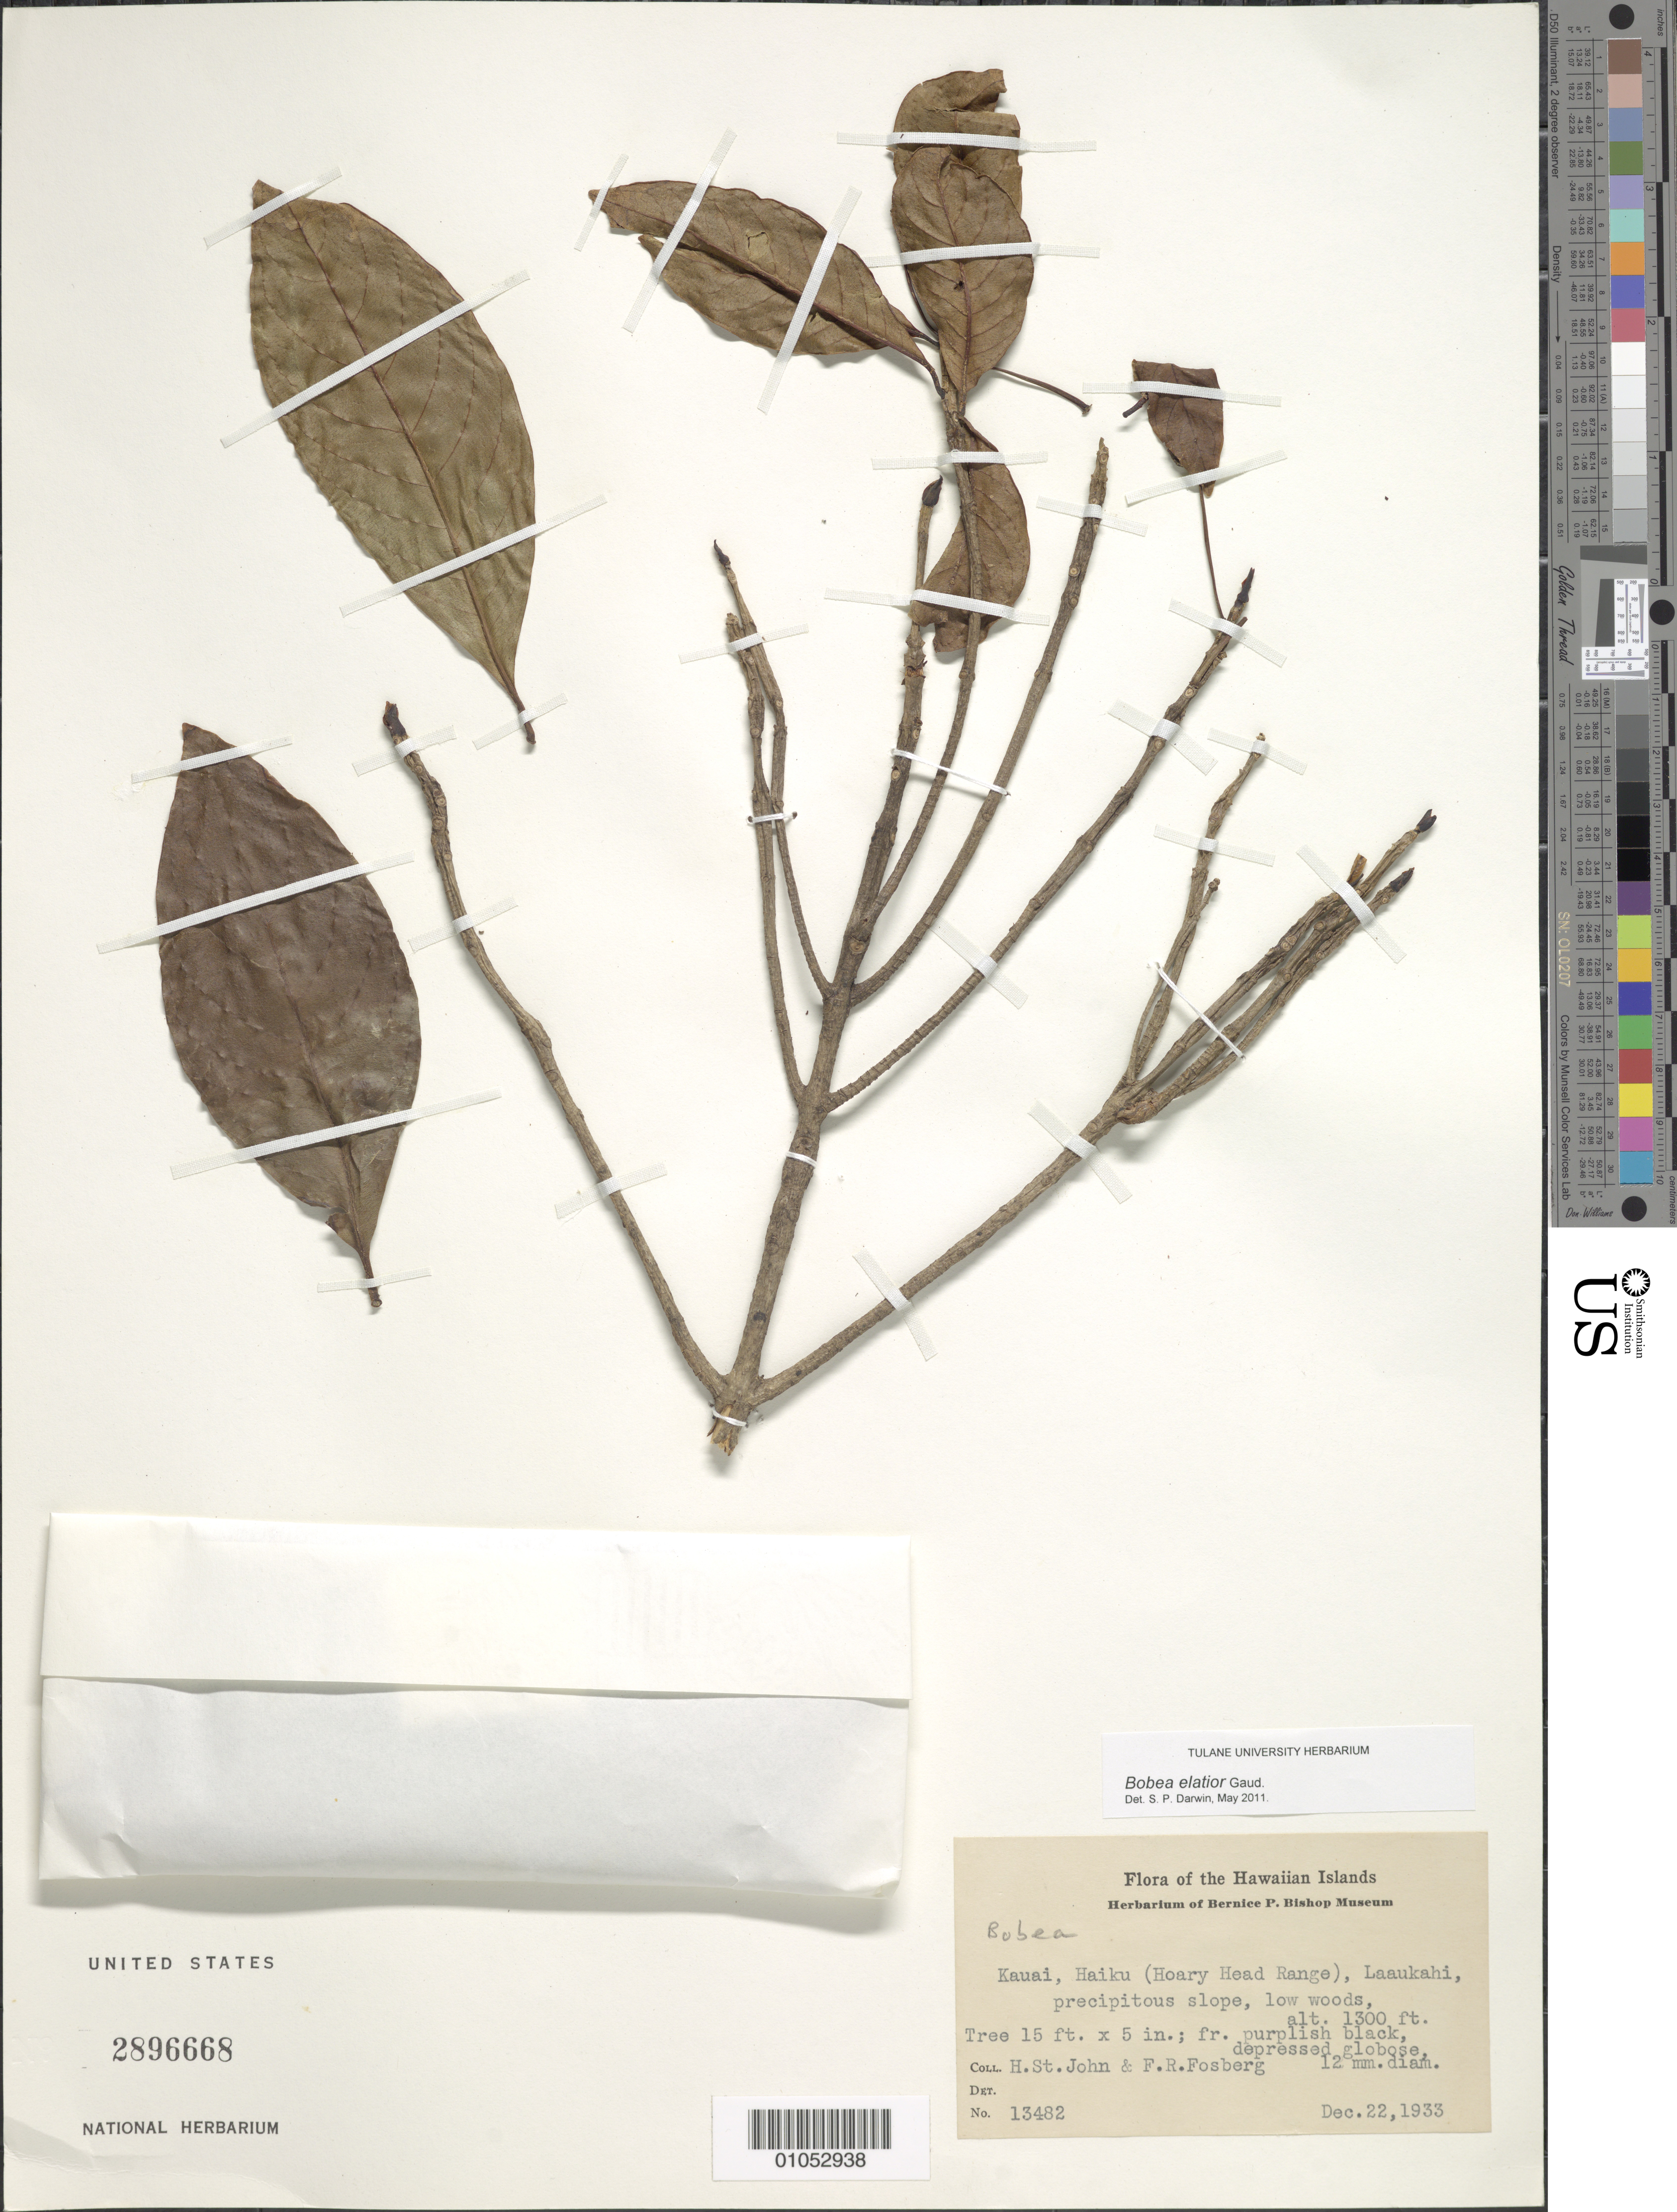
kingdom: Plantae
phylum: Tracheophyta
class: Magnoliopsida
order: Gentianales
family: Rubiaceae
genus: Bobea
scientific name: Bobea elatior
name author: Gaudich.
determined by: Darwin, S. P.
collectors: H. St. John & F. R. Fosberg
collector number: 13482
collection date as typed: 22 Dec 1933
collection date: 1933-12-22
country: United States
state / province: Hawaii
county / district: Kaui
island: Kaua'i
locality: Haiku (Hoary Head Range), Laaukahi.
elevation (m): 396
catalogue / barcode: US 2896668